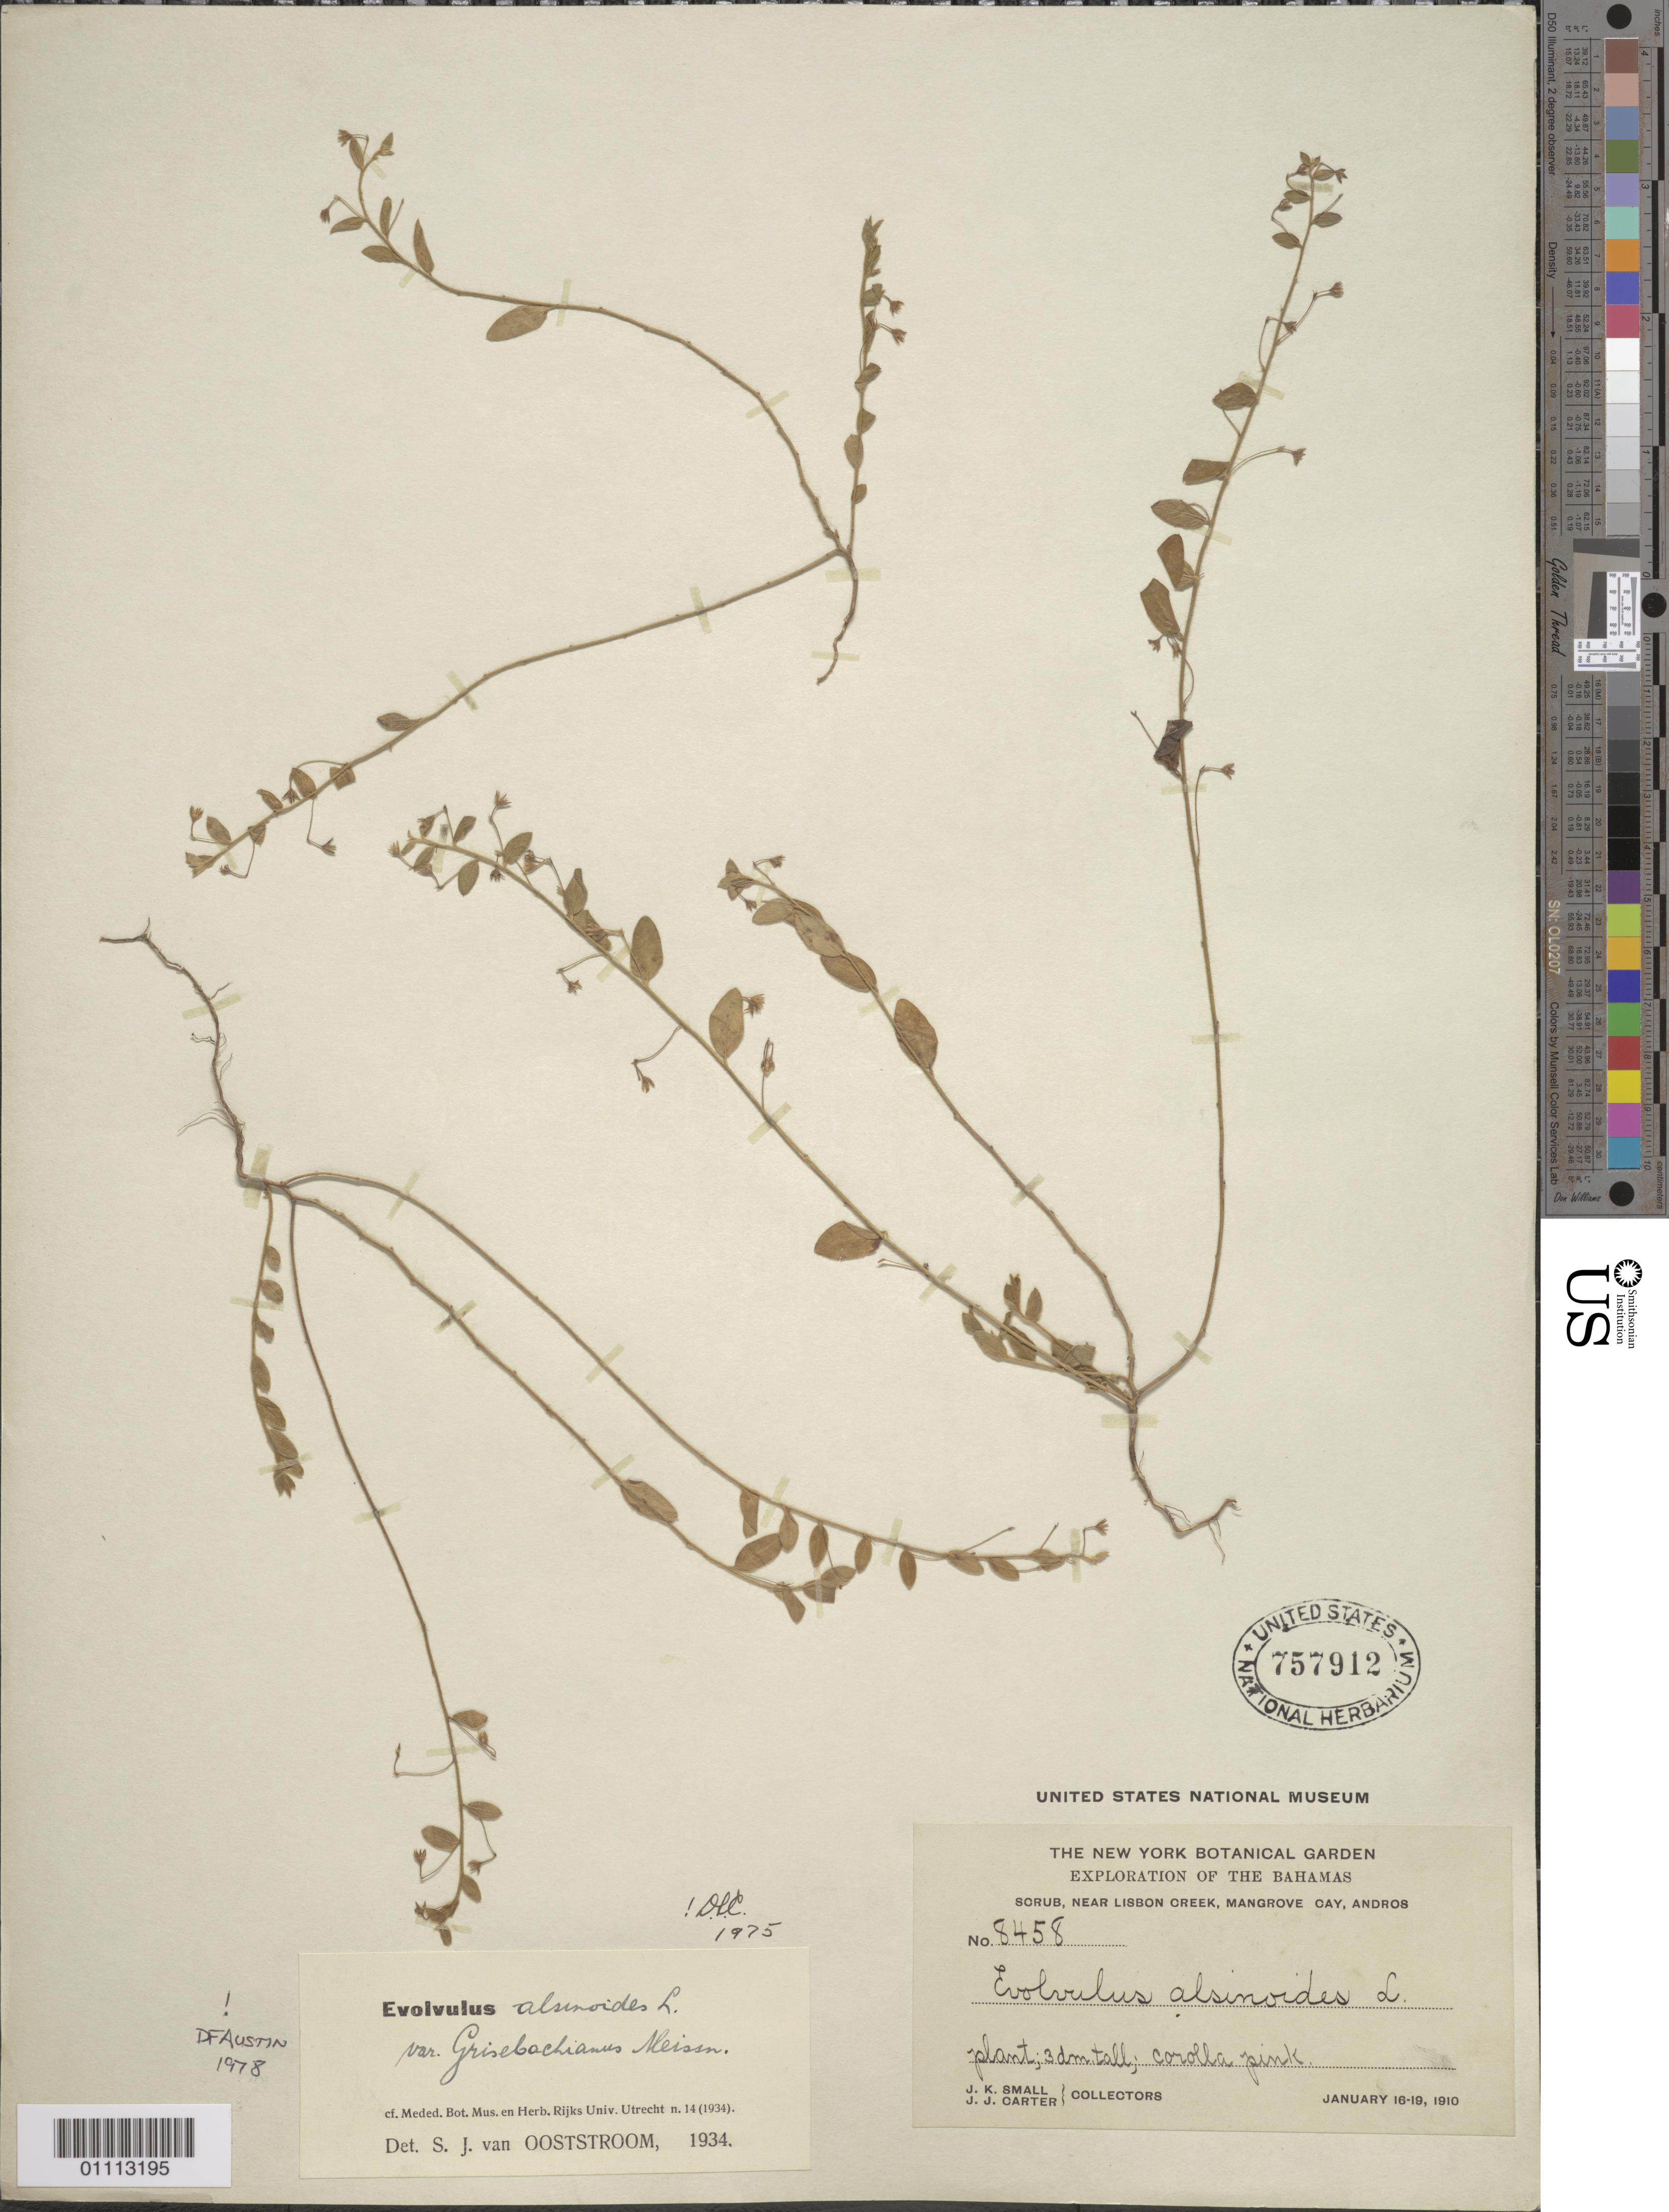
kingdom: Plantae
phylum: Tracheophyta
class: Magnoliopsida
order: Solanales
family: Convolvulaceae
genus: Evolvulus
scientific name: Evolvulus alsinoides var. grisebachianus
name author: Meisn.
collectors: J. K. Small & J. J. Carter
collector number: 8458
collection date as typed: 16 Jan 1910 to 19 Jan 1910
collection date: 1910-01-16/1910-01-19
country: Bahamas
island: Andros I.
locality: Scrub, near Lisbon Creek, Mangrove Cay.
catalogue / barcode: US 757912